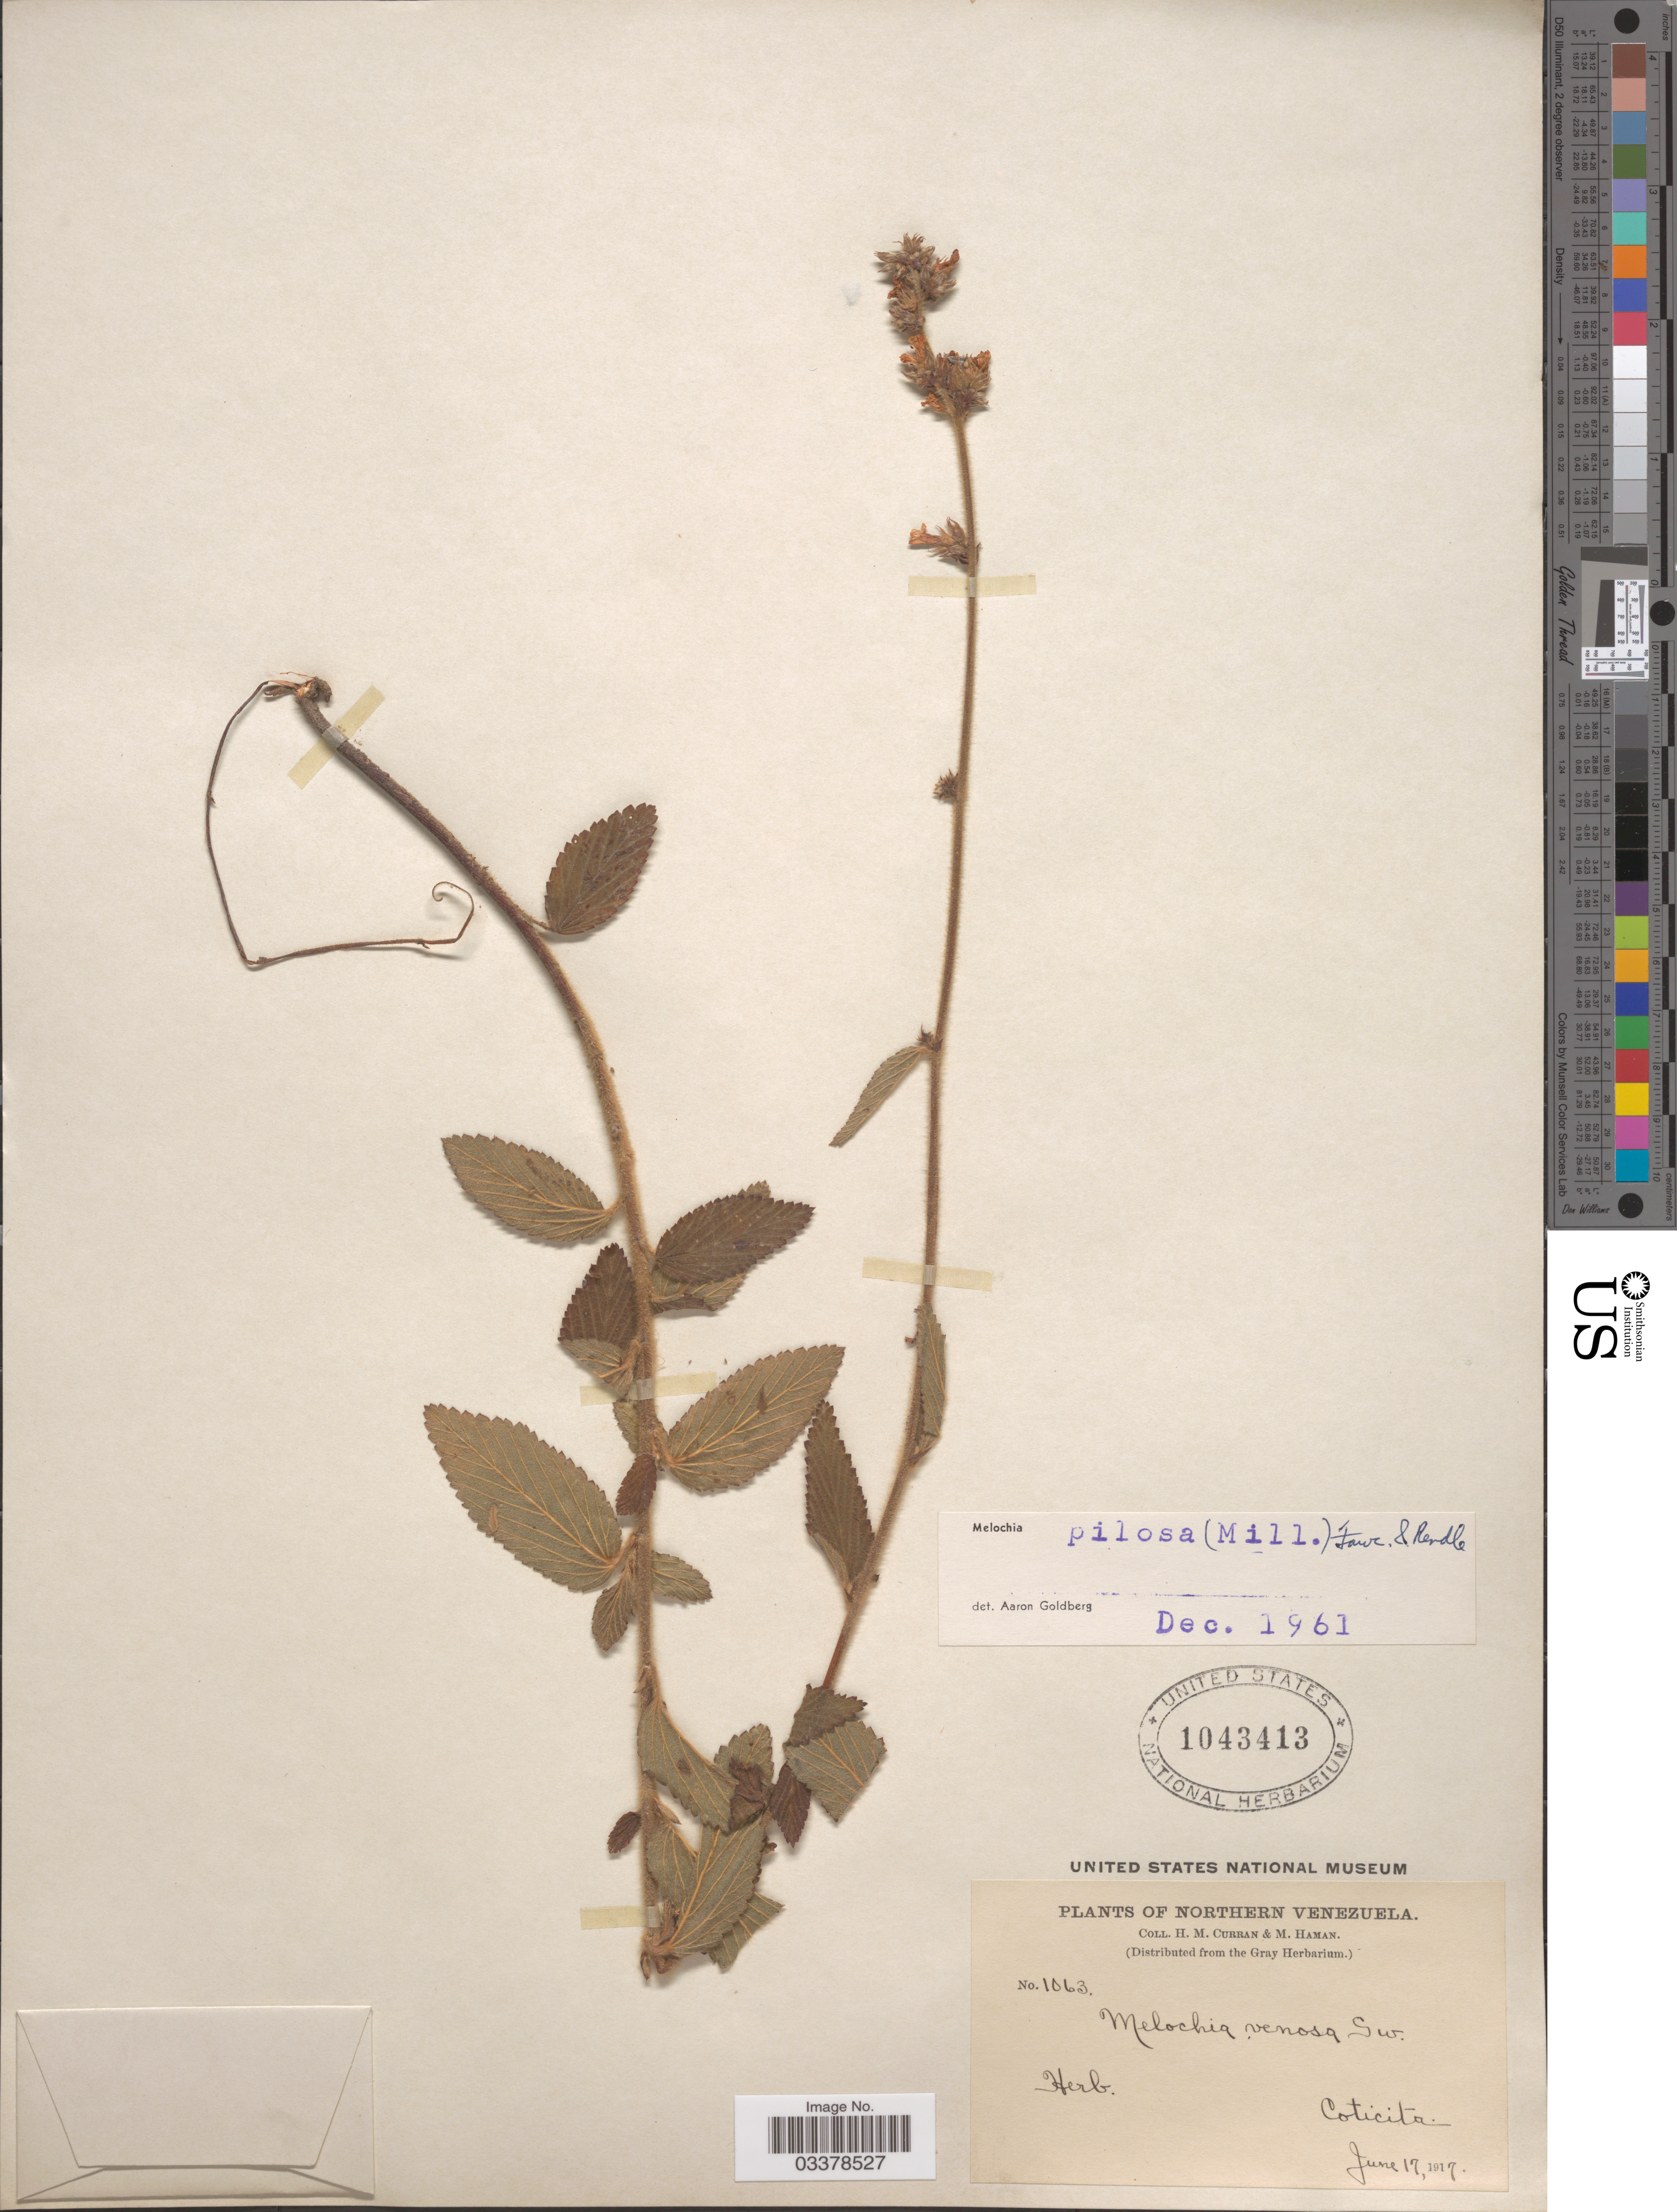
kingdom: Plantae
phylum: Tracheophyta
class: Magnoliopsida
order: Malvales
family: Malvaceae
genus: Melochia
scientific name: Melochia pilosa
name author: (Mill.) Fawc. & Rendle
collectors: H. M. Curran & M. Haman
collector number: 1063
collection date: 1917-06-17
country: Venezuela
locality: Northern Venezuela. Coticita.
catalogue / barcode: US 1043413